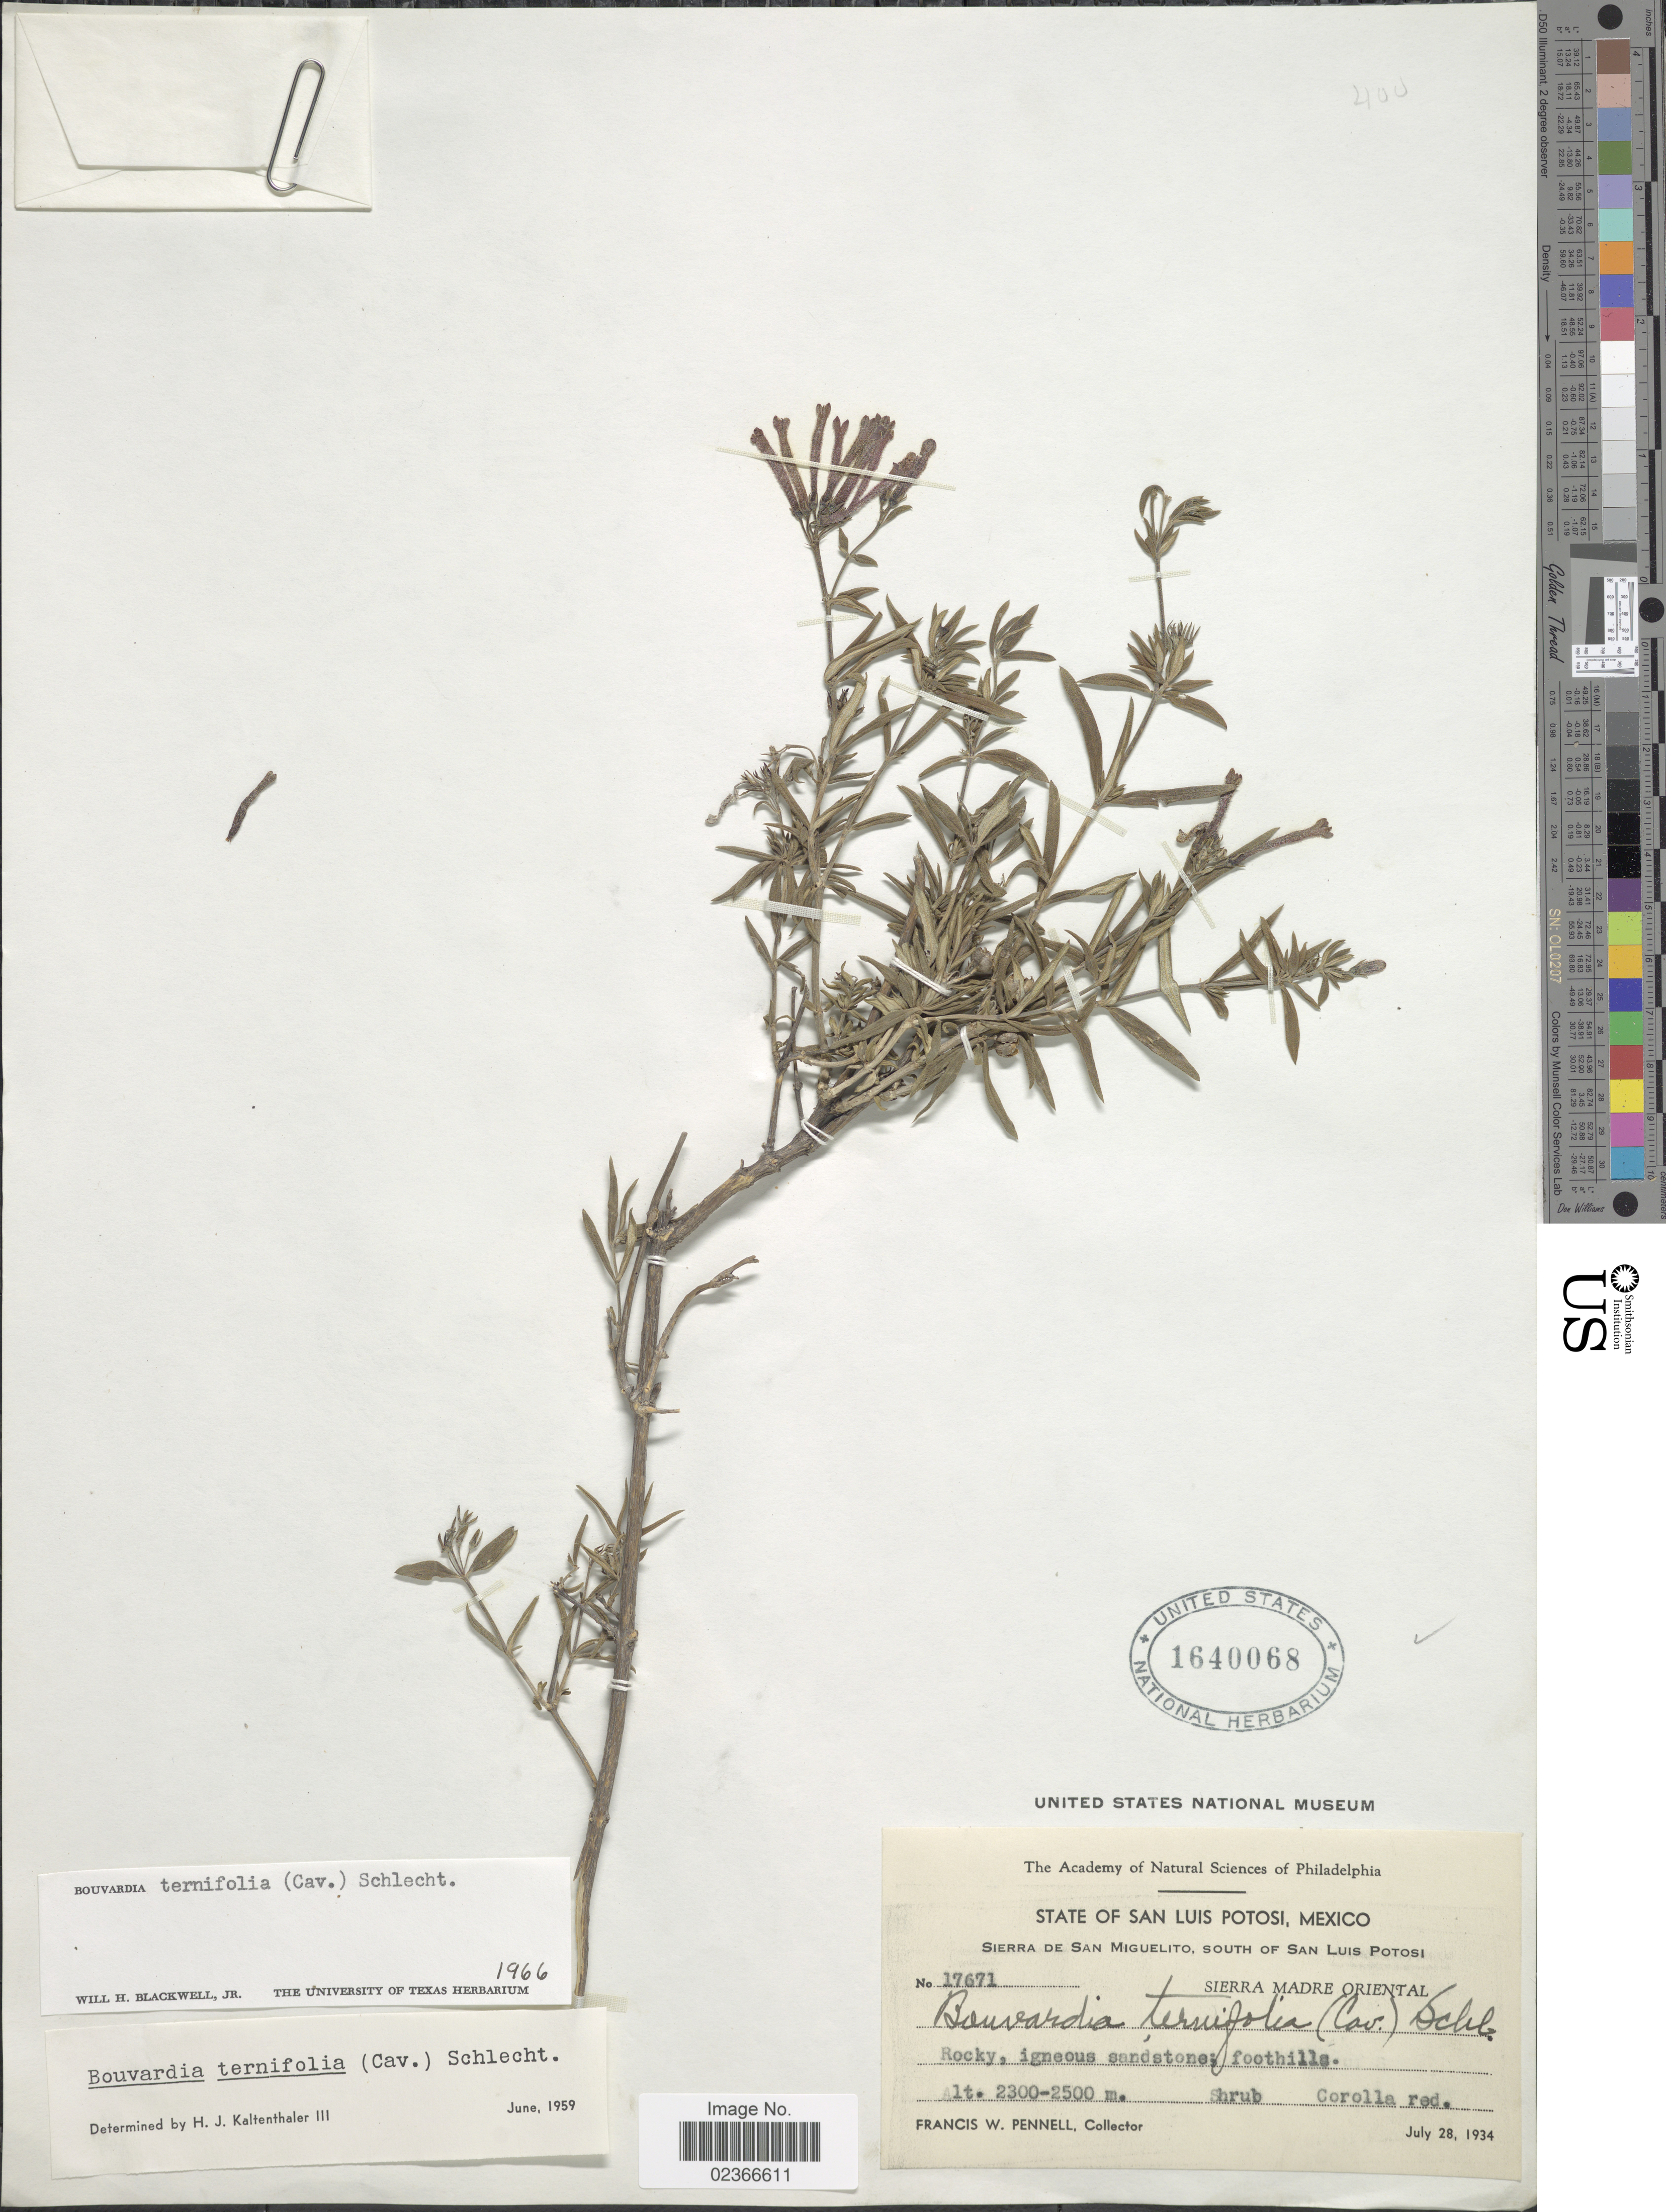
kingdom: Plantae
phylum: Tracheophyta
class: Magnoliopsida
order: Gentianales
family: Rubiaceae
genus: Bouvardia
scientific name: Bouvardia ternifolia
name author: (Cav.) Schltdl.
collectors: F. W. Pennell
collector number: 17671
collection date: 1934-07-28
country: Mexico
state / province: San Luis Potosí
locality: Sierra de San Miguelito, South of San Luis Potosi. Sierra Madre Oriental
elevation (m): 2300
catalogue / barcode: US 1640068